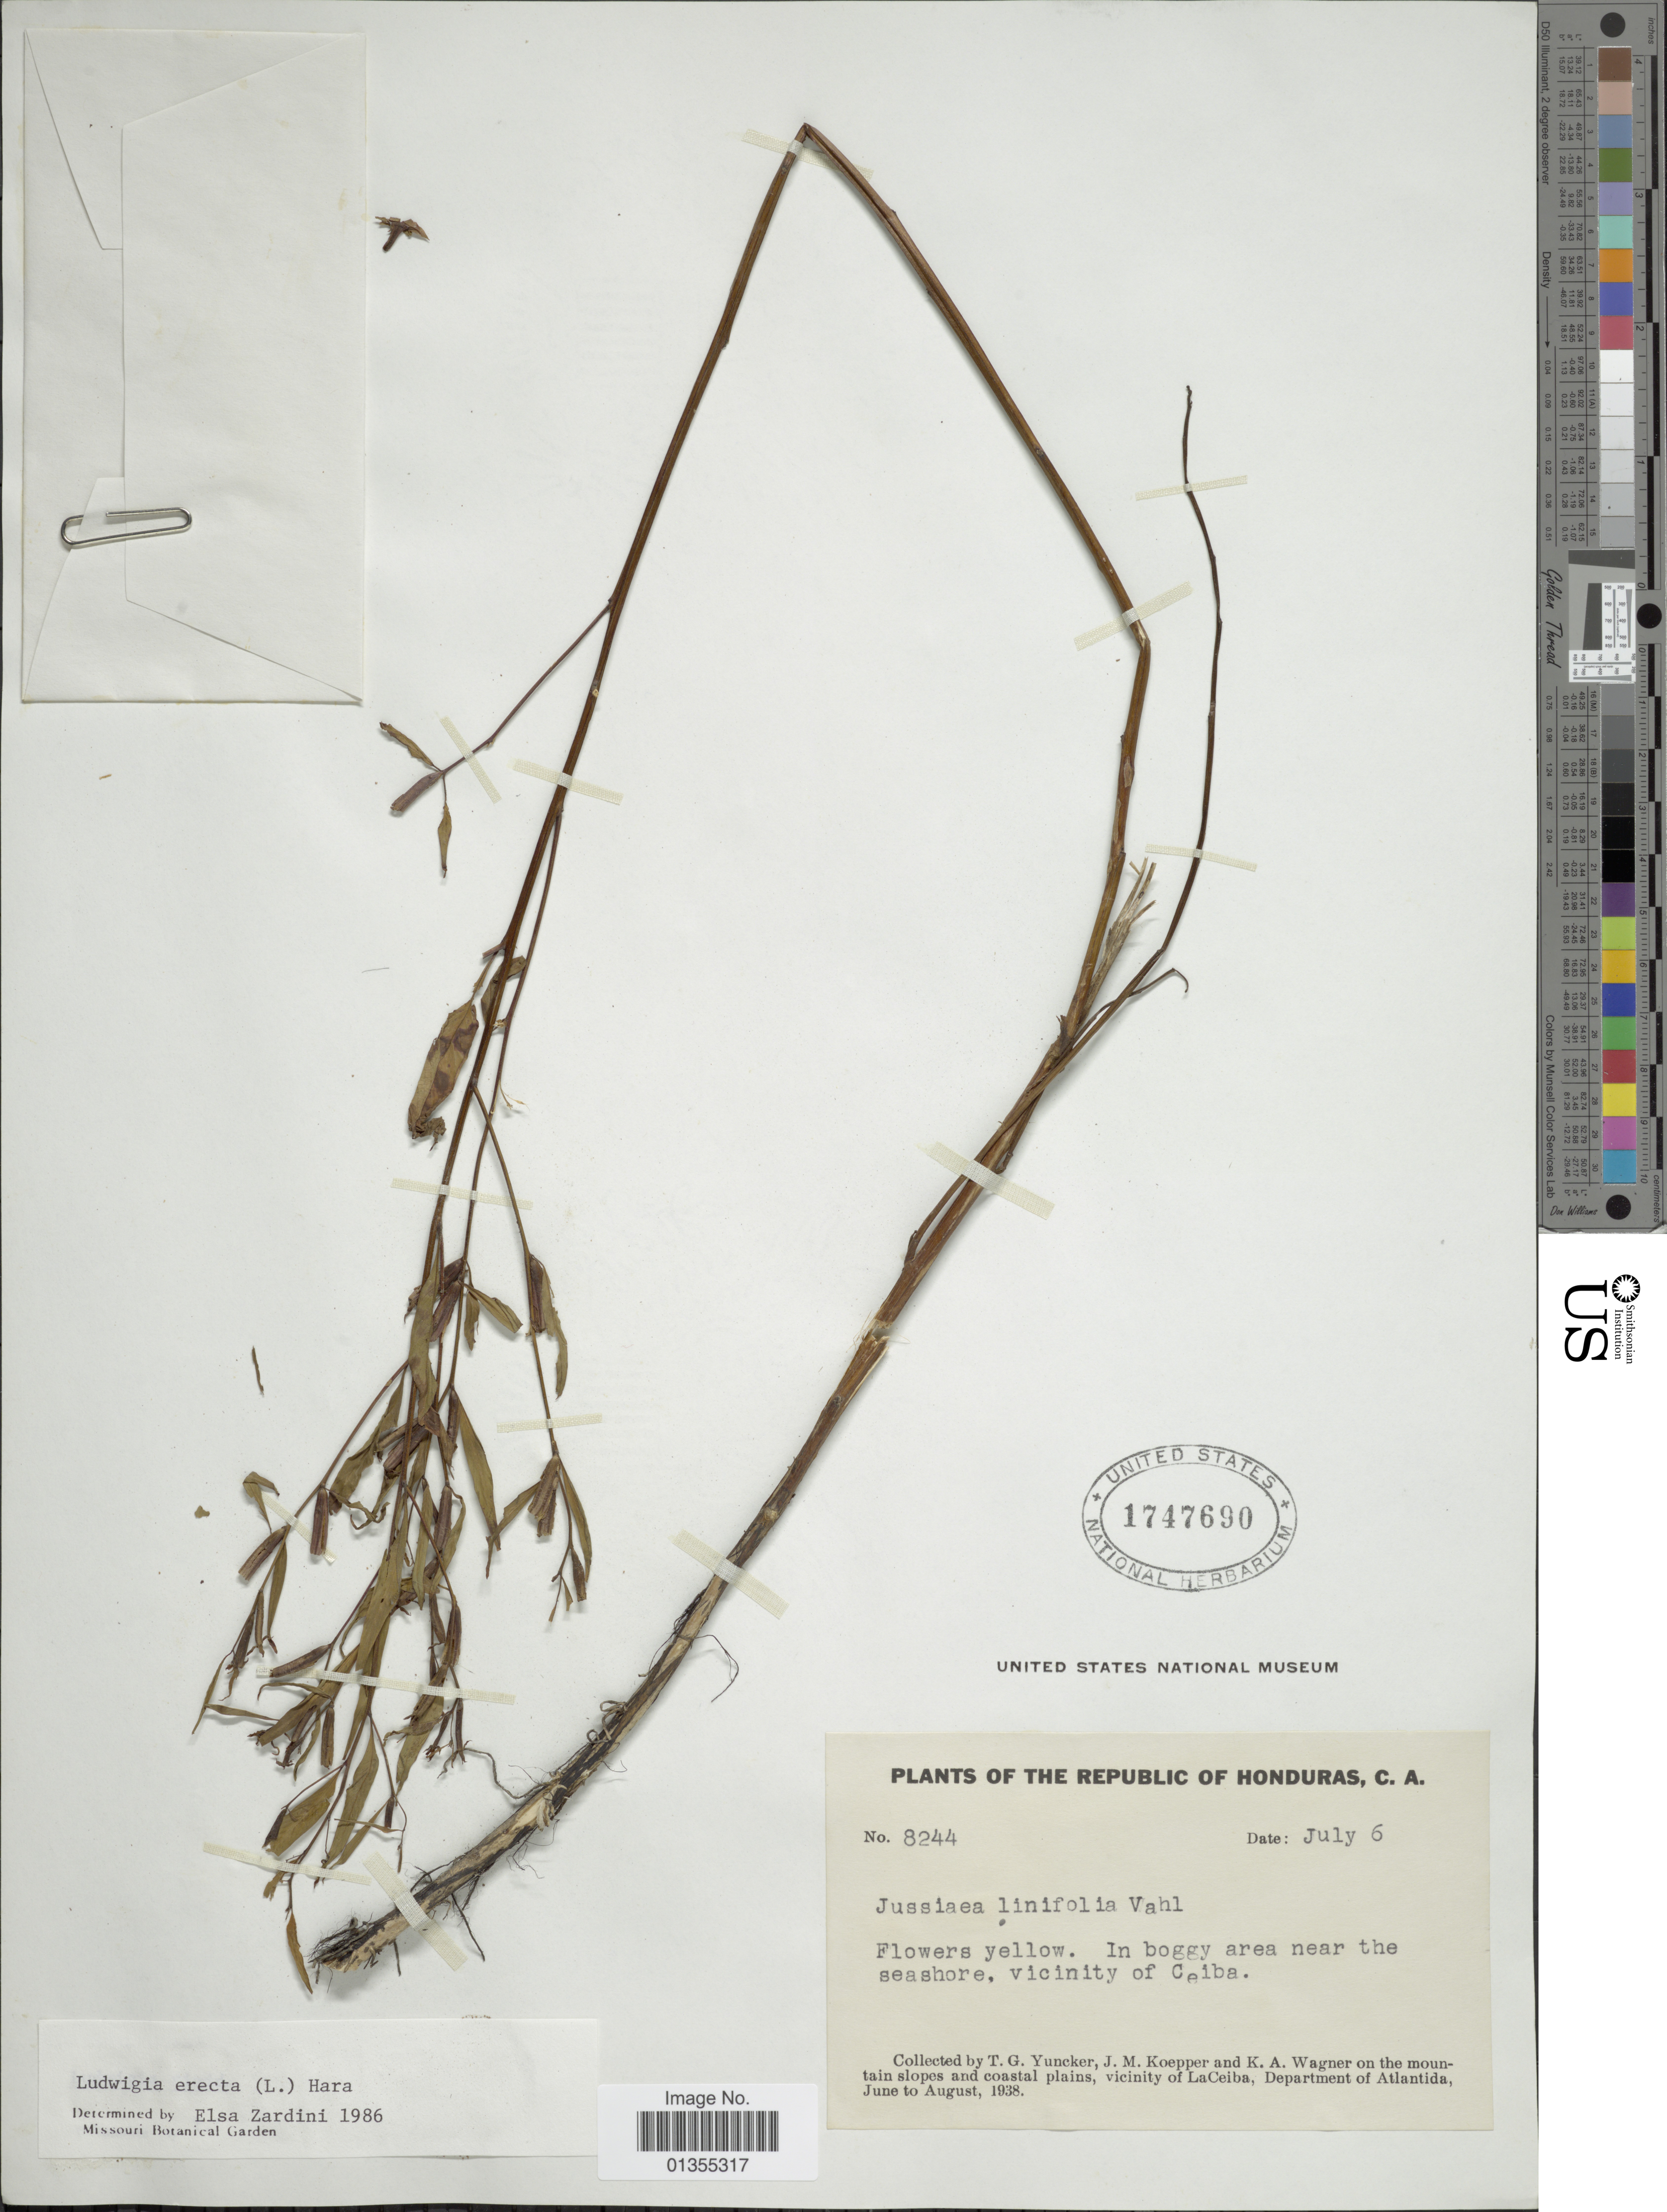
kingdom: Plantae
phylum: Tracheophyta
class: Magnoliopsida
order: Myrtales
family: Onagraceae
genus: Ludwigia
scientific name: Ludwigia erecta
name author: (L.) H. Hara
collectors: T. G. Yuncker, J. M. Koepper & K. A. Wagner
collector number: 8244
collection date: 1938-07-06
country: Honduras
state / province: Atlántida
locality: C.A. Vicinity of Ceiba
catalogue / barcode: US 1747690